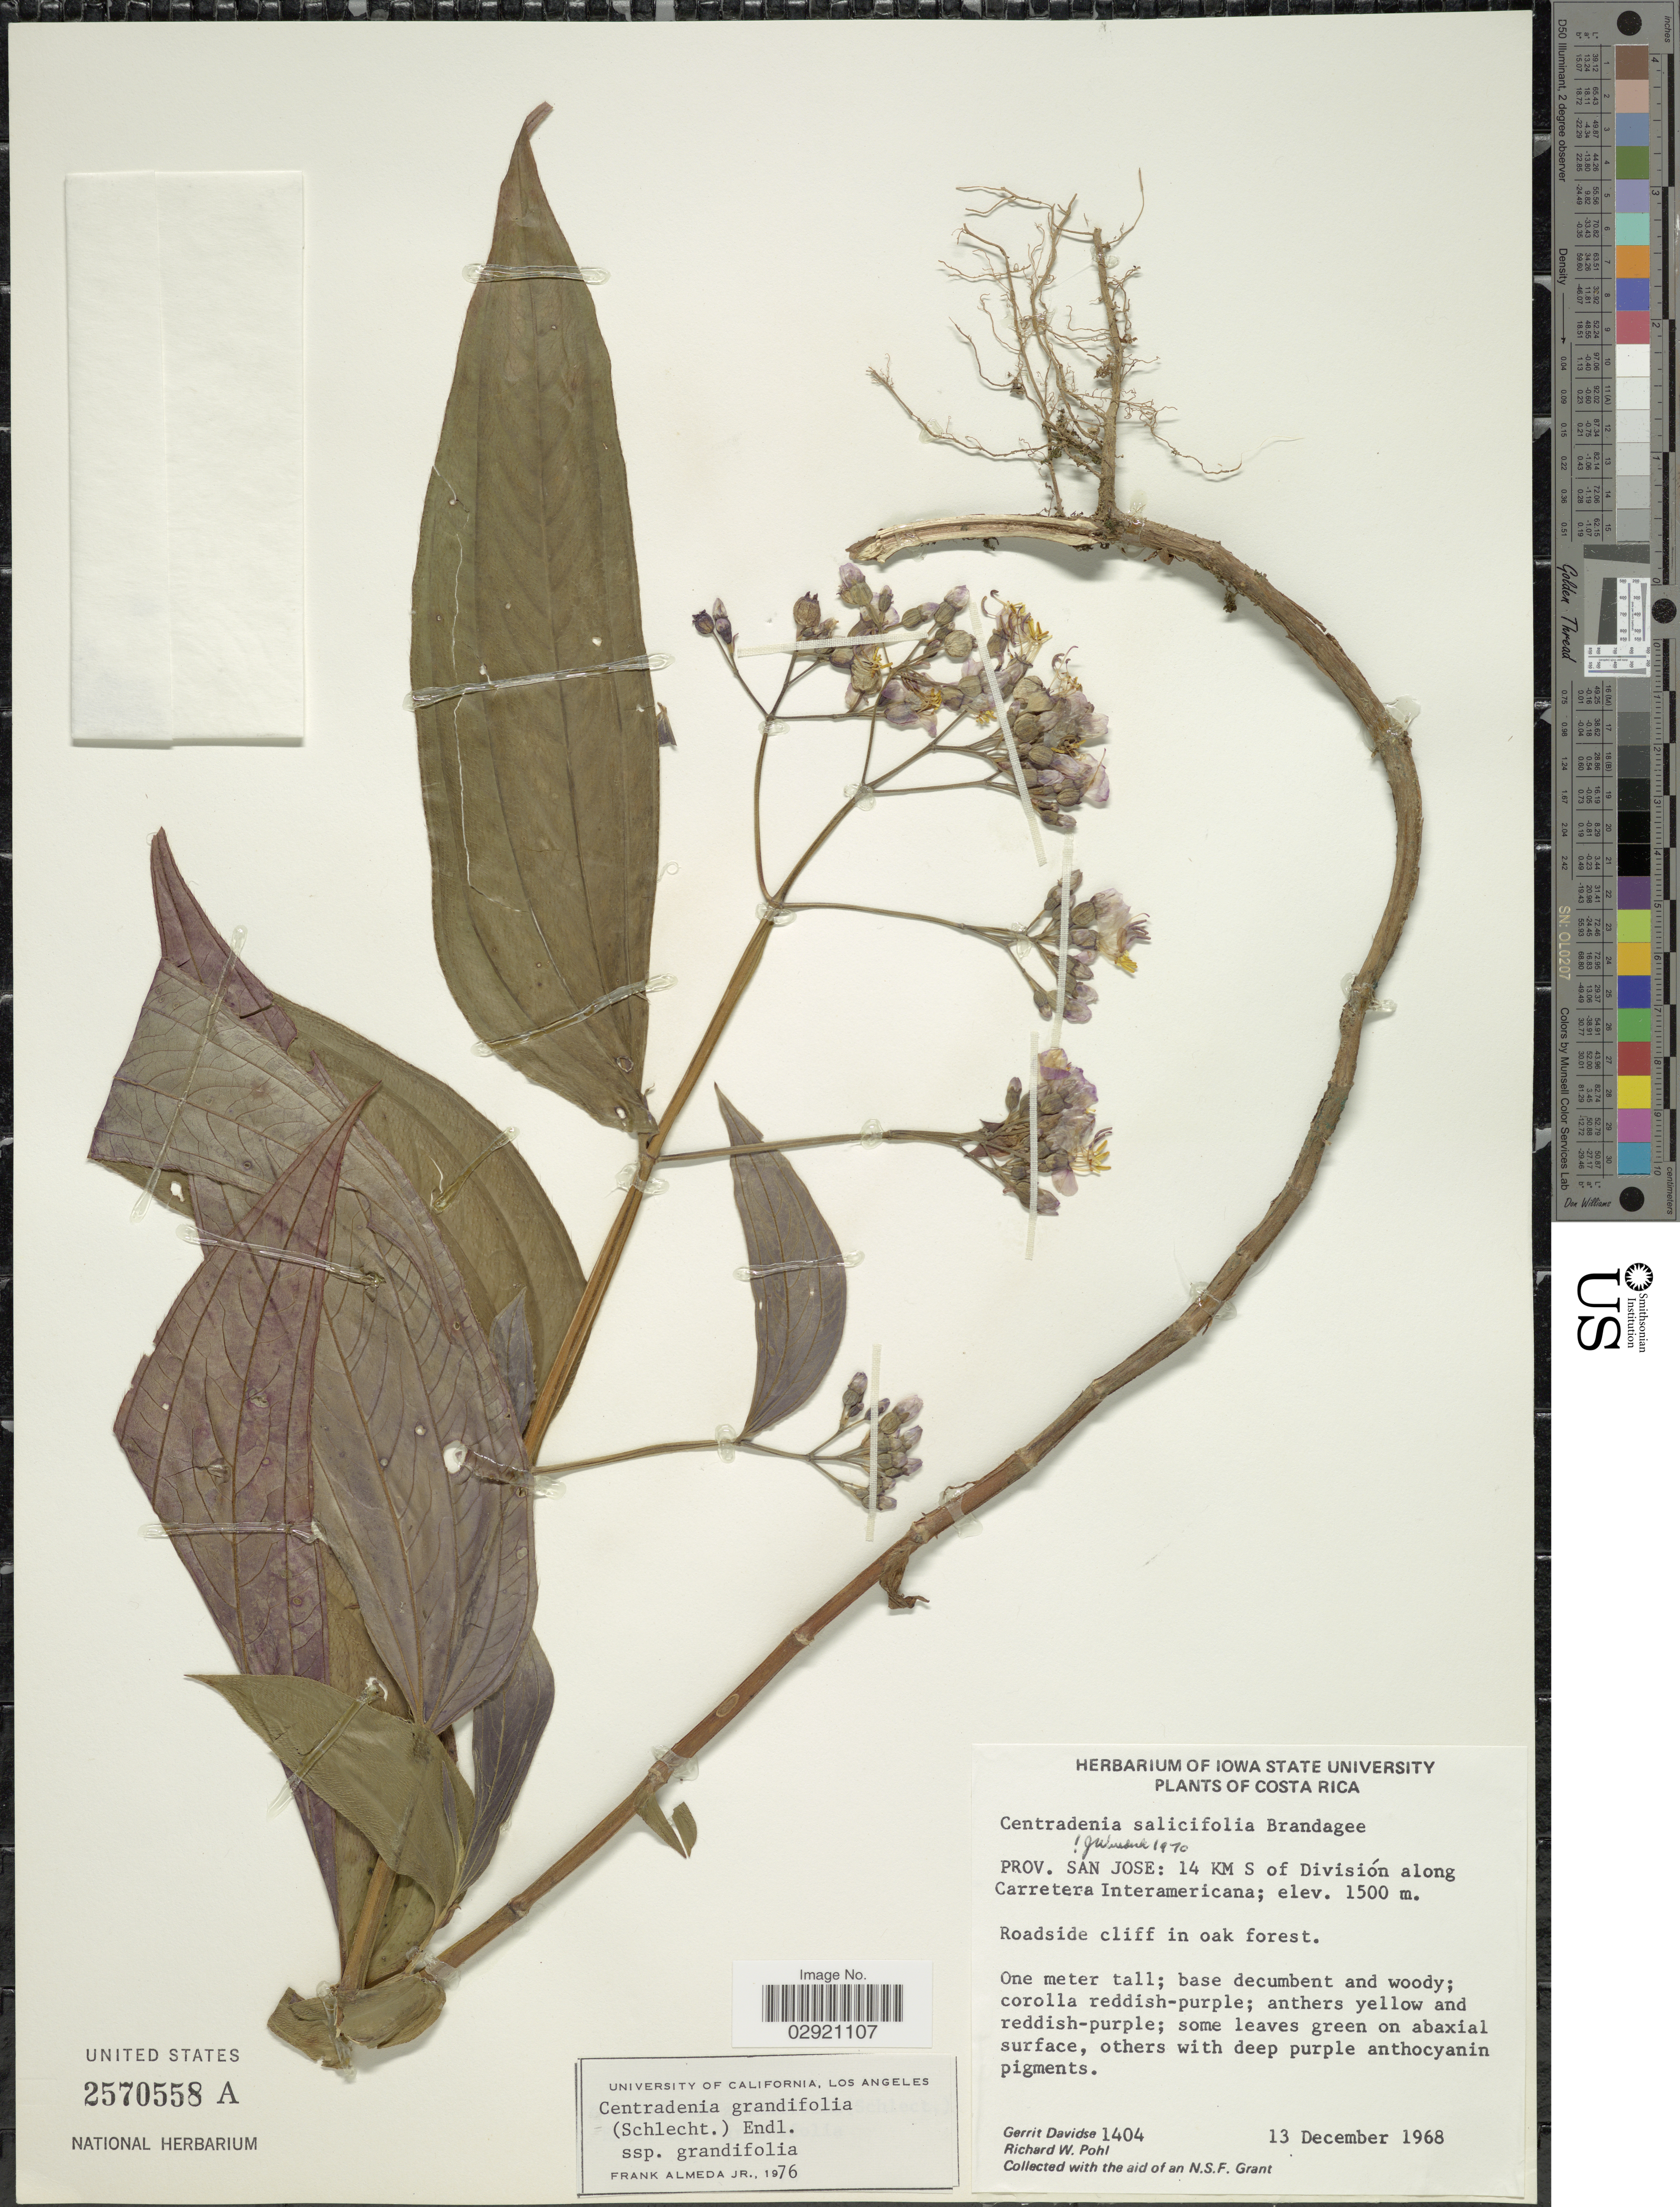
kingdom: Plantae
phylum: Tracheophyta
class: Magnoliopsida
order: Myrtales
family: Melastomataceae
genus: Centradenia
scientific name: Centradenia grandifolia subsp. grandifolia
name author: (Schltdl.) Endl.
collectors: G. Davidse & R. W. Pohl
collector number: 1404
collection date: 1968-12-13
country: Costa Rica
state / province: San José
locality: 14 KM S of División along Carretera Interamericana.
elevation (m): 1500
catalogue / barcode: US 2570558A